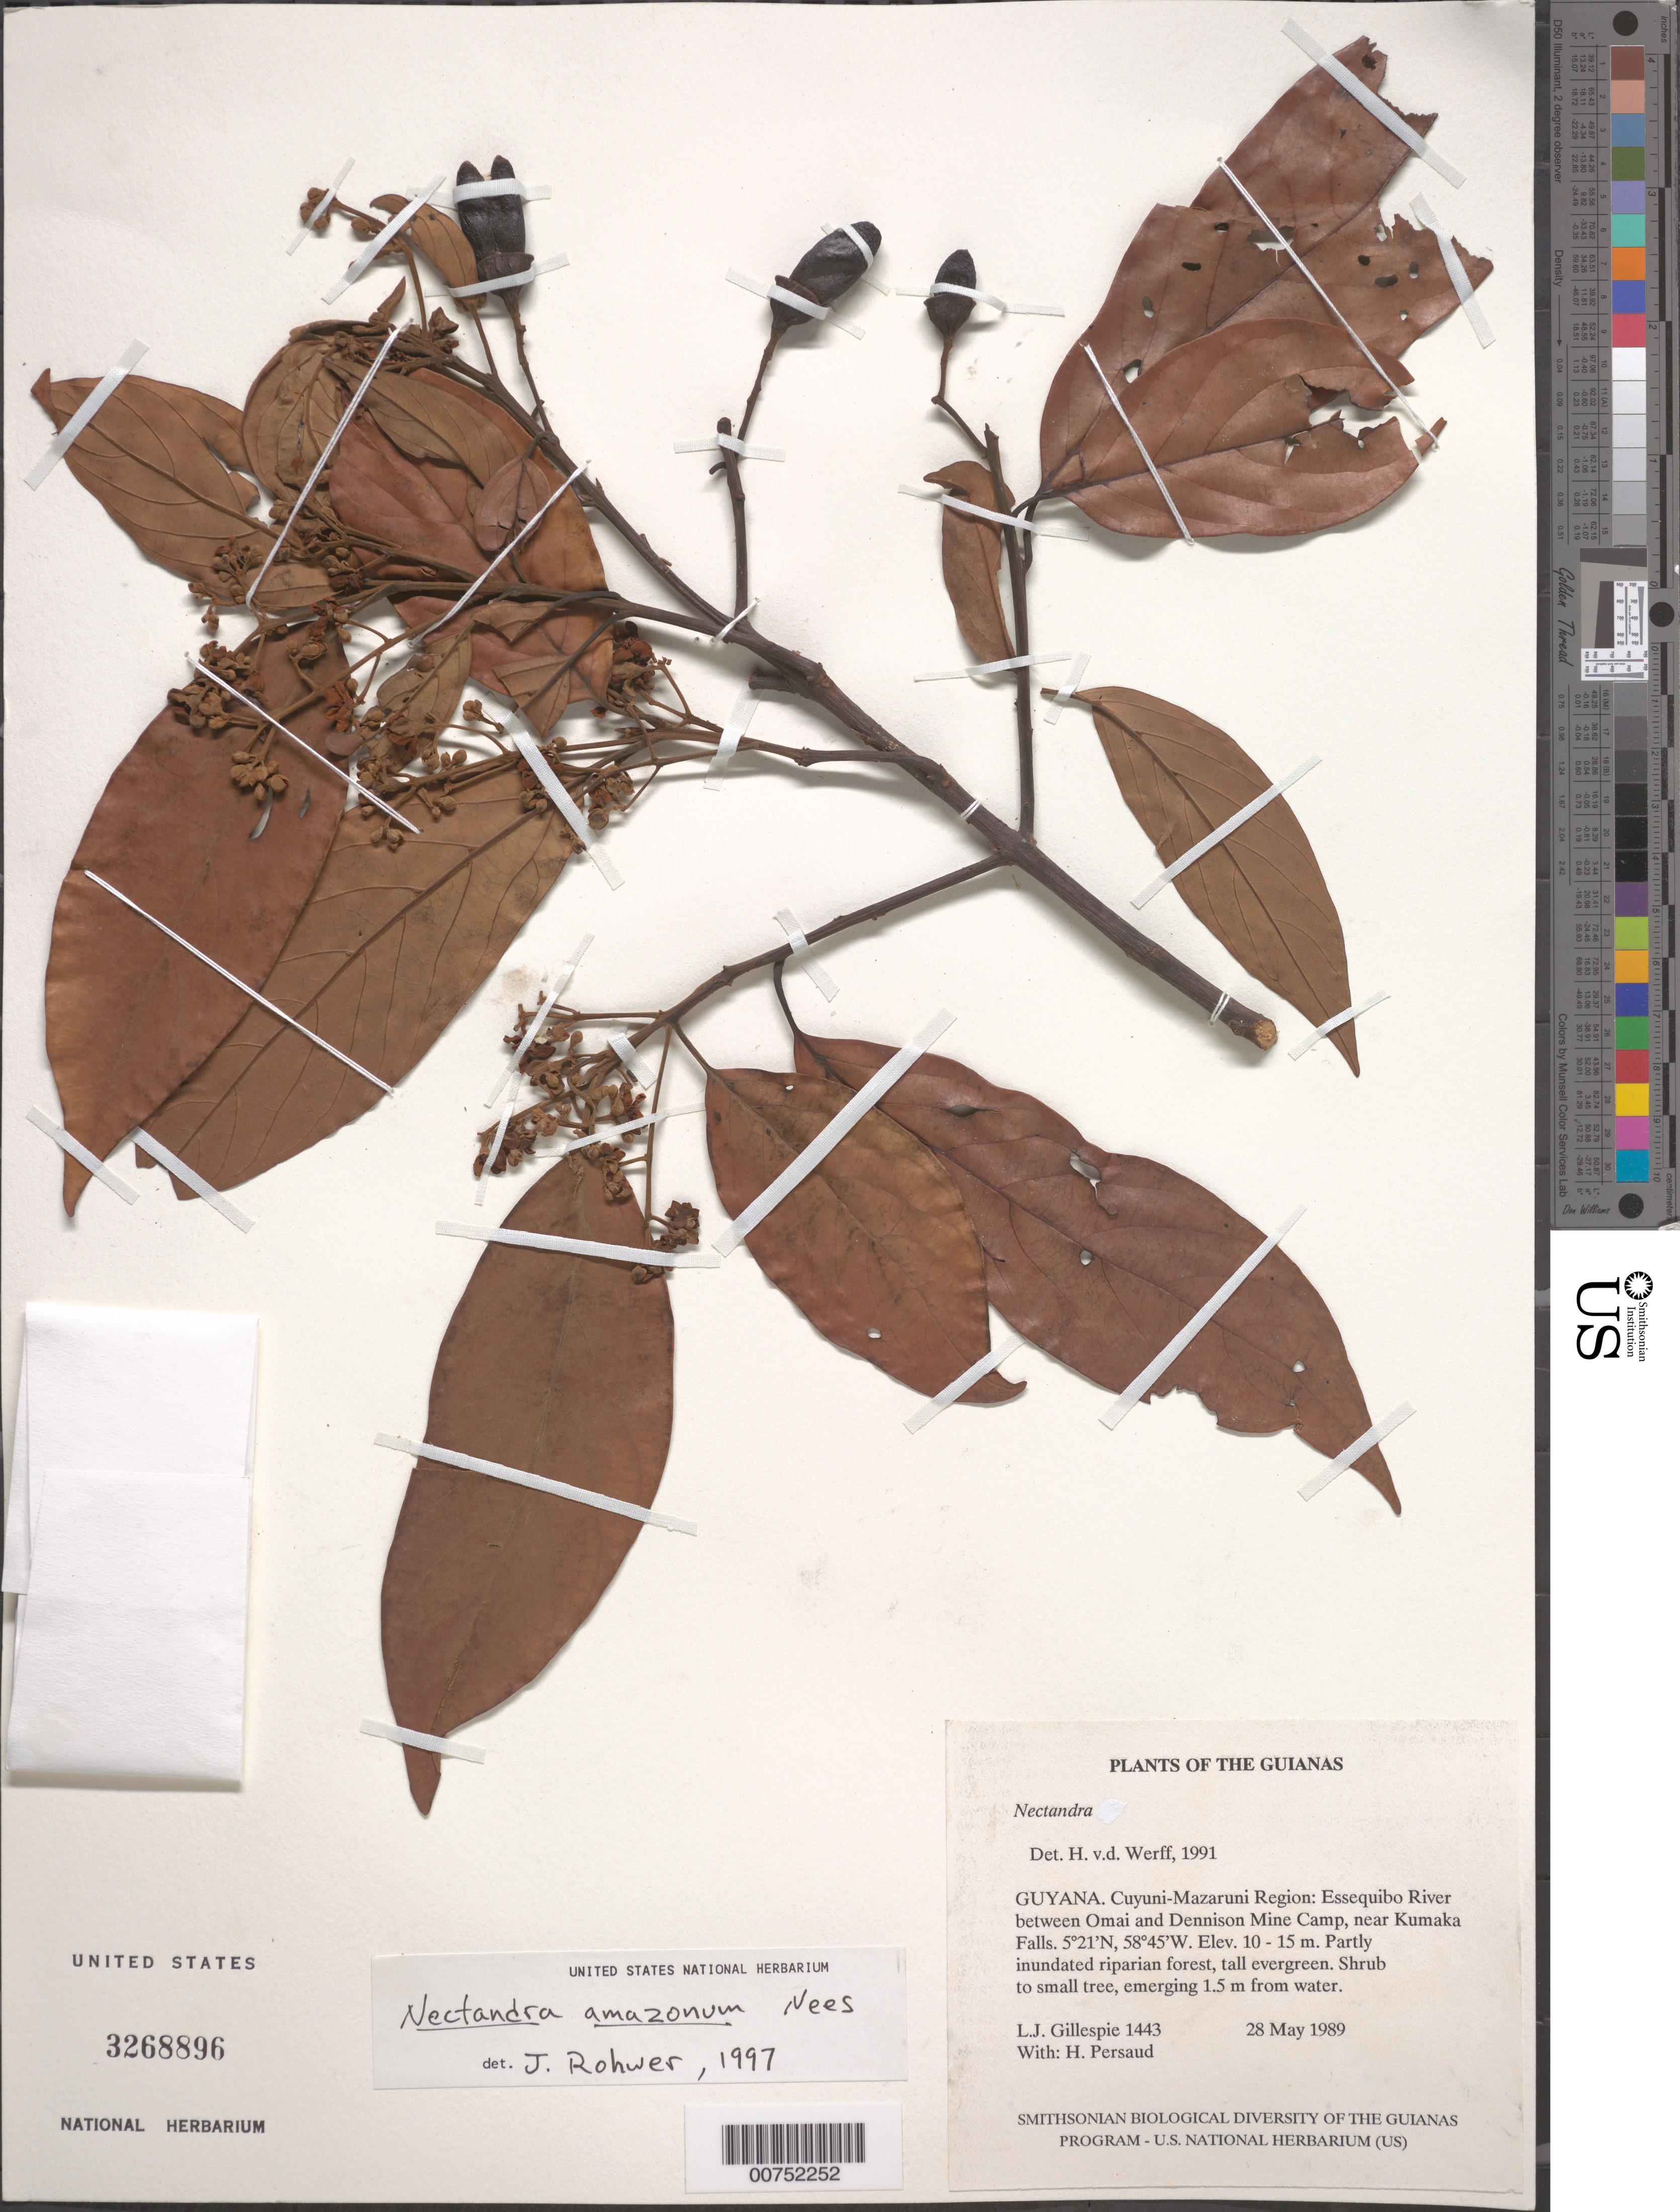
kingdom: Plantae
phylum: Tracheophyta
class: Magnoliopsida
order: Laurales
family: Lauraceae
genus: Nectandra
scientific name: Nectandra amazonum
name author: Nees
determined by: Rohwer, J. G.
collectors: L. J. Gillespie & H. Persaud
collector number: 1443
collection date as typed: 28 May 1989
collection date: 1989-05-28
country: Guyana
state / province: Cuyuni-Mazaruni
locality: Essequibo River between Omai and Dennison Mine Camp, near Kumaka Falls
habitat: Partly inundated riparian forest, tall evergreen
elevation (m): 10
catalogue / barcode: US 3268896